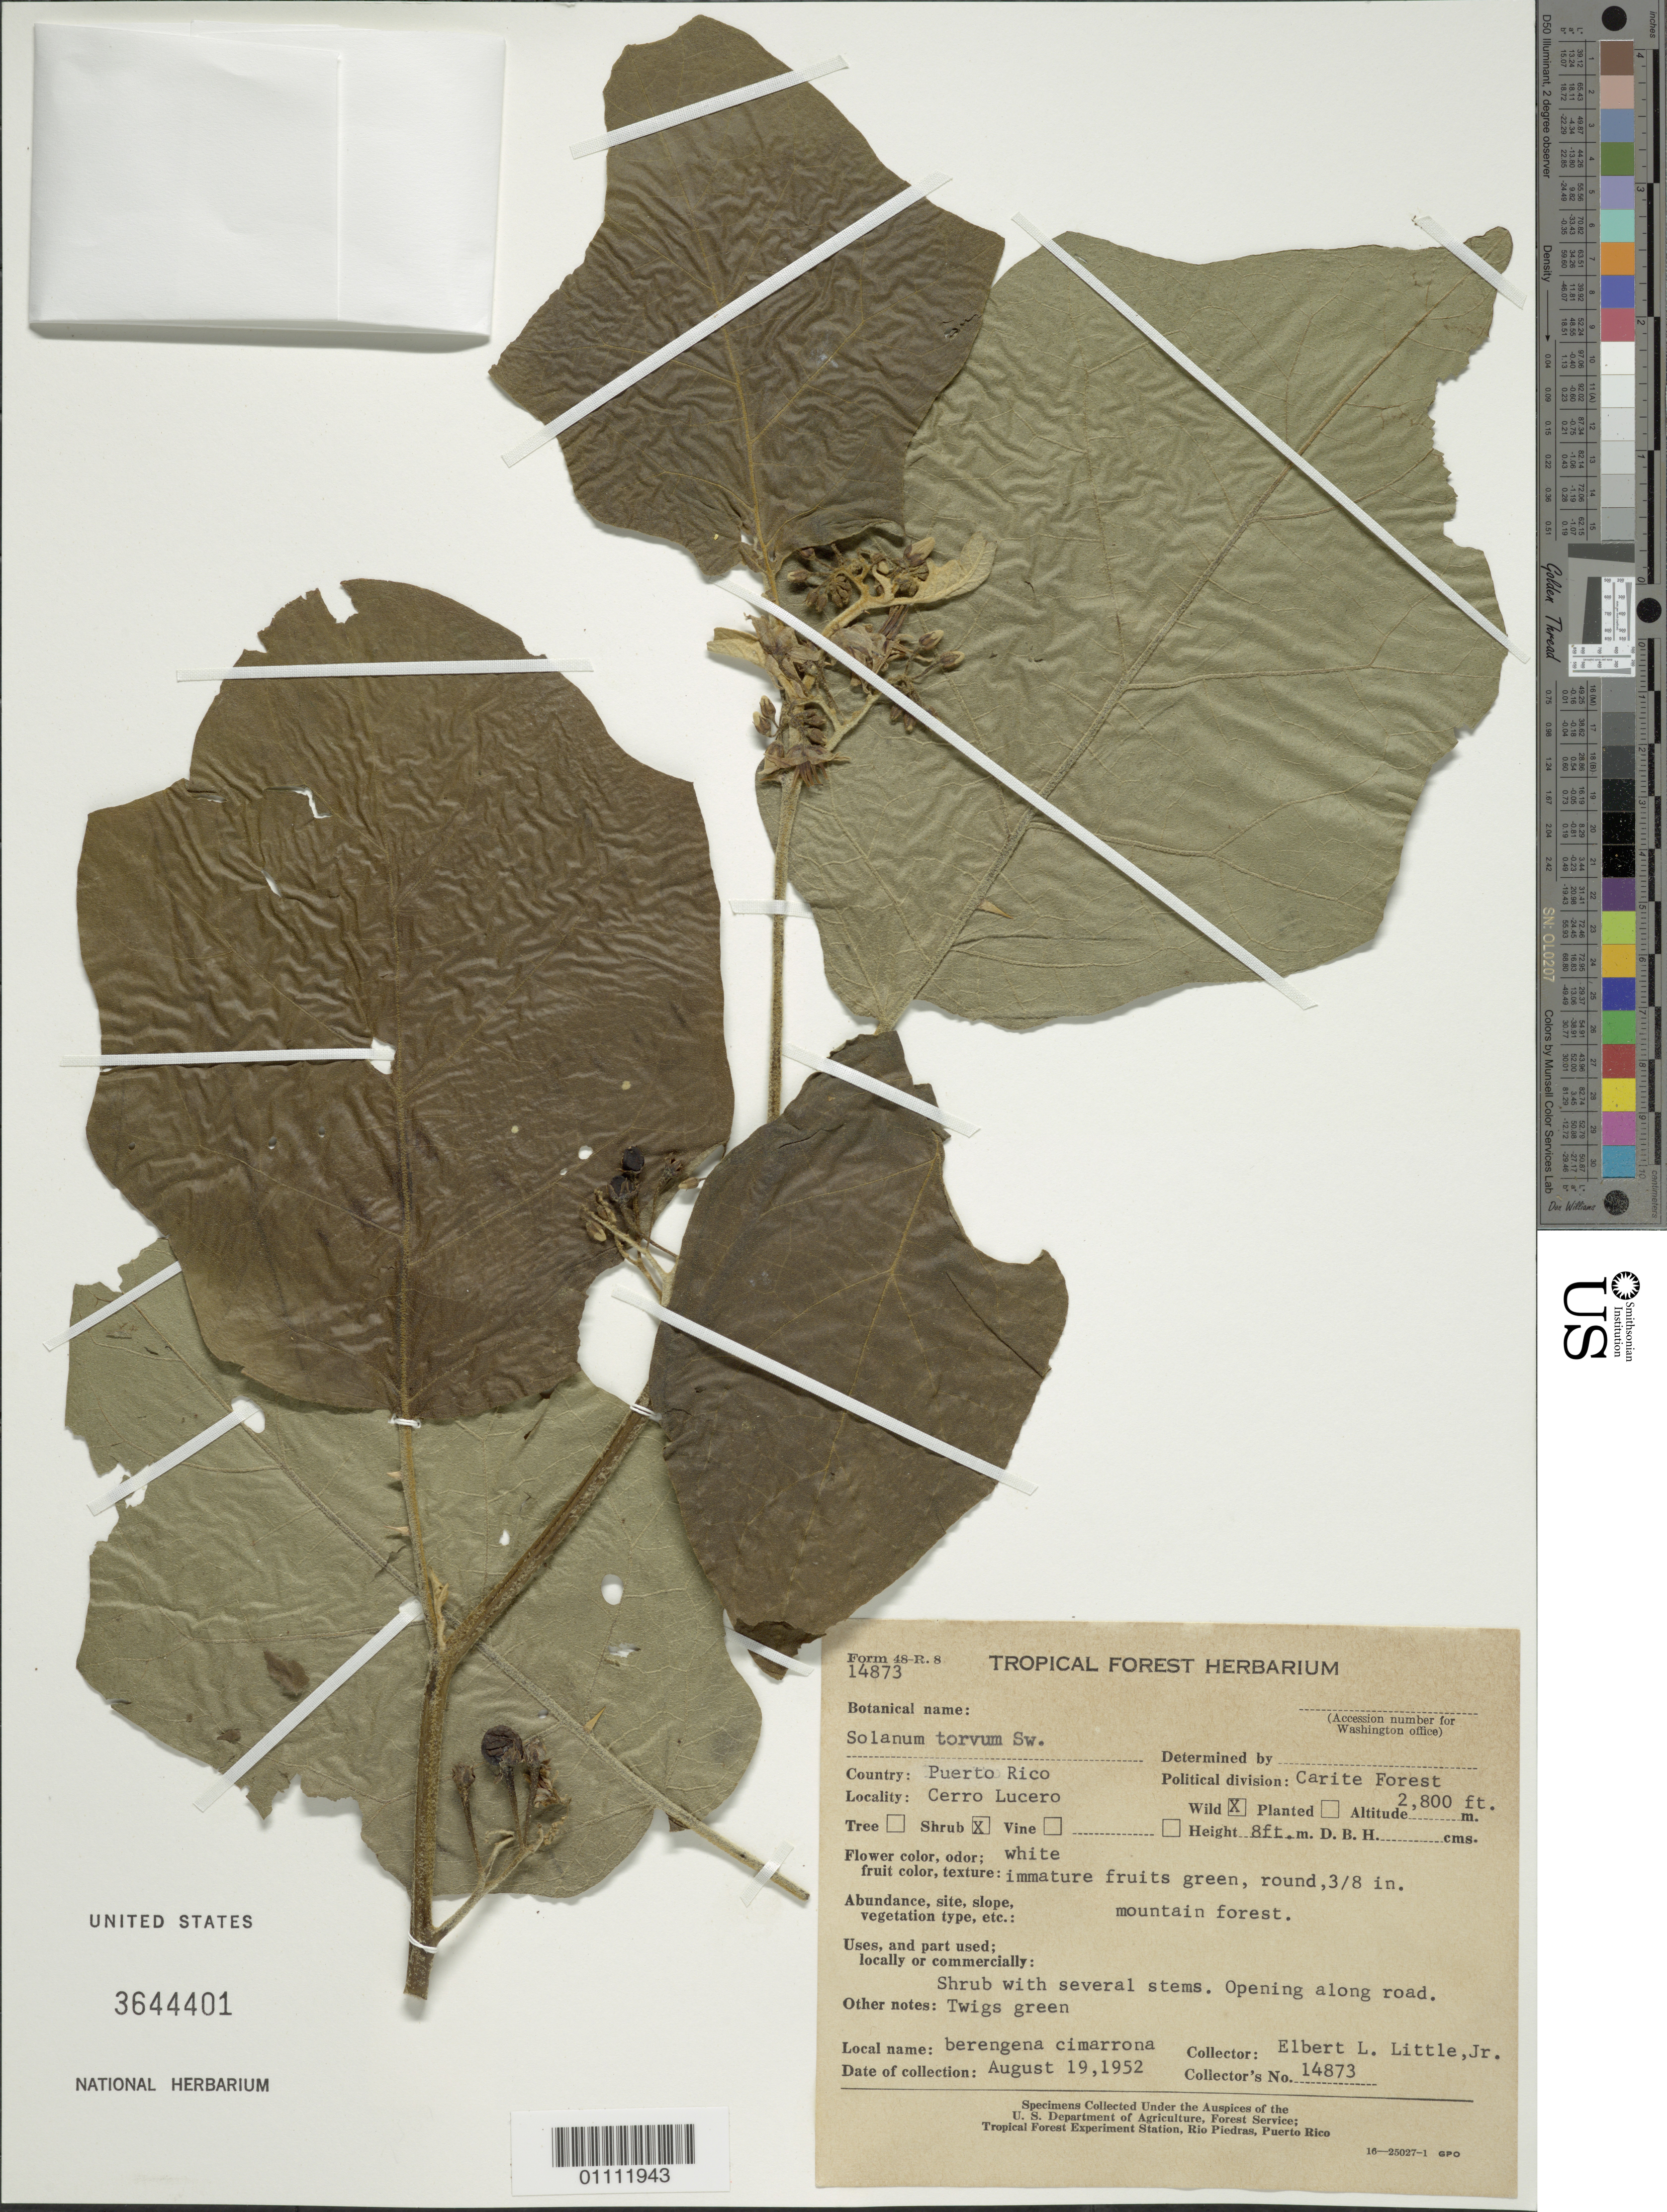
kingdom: Plantae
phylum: Tracheophyta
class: Magnoliopsida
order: Solanales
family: Solanaceae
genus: Solanum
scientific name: Solanum torvum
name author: Sw.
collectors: E. L. Little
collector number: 14873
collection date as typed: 19 Aug 1952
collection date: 1952-08-19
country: Puerto Rico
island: Puerto Rico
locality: Carite Forest, Cerro Lucero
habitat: Mountain forest, opening along road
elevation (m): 853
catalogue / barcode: US 3644401